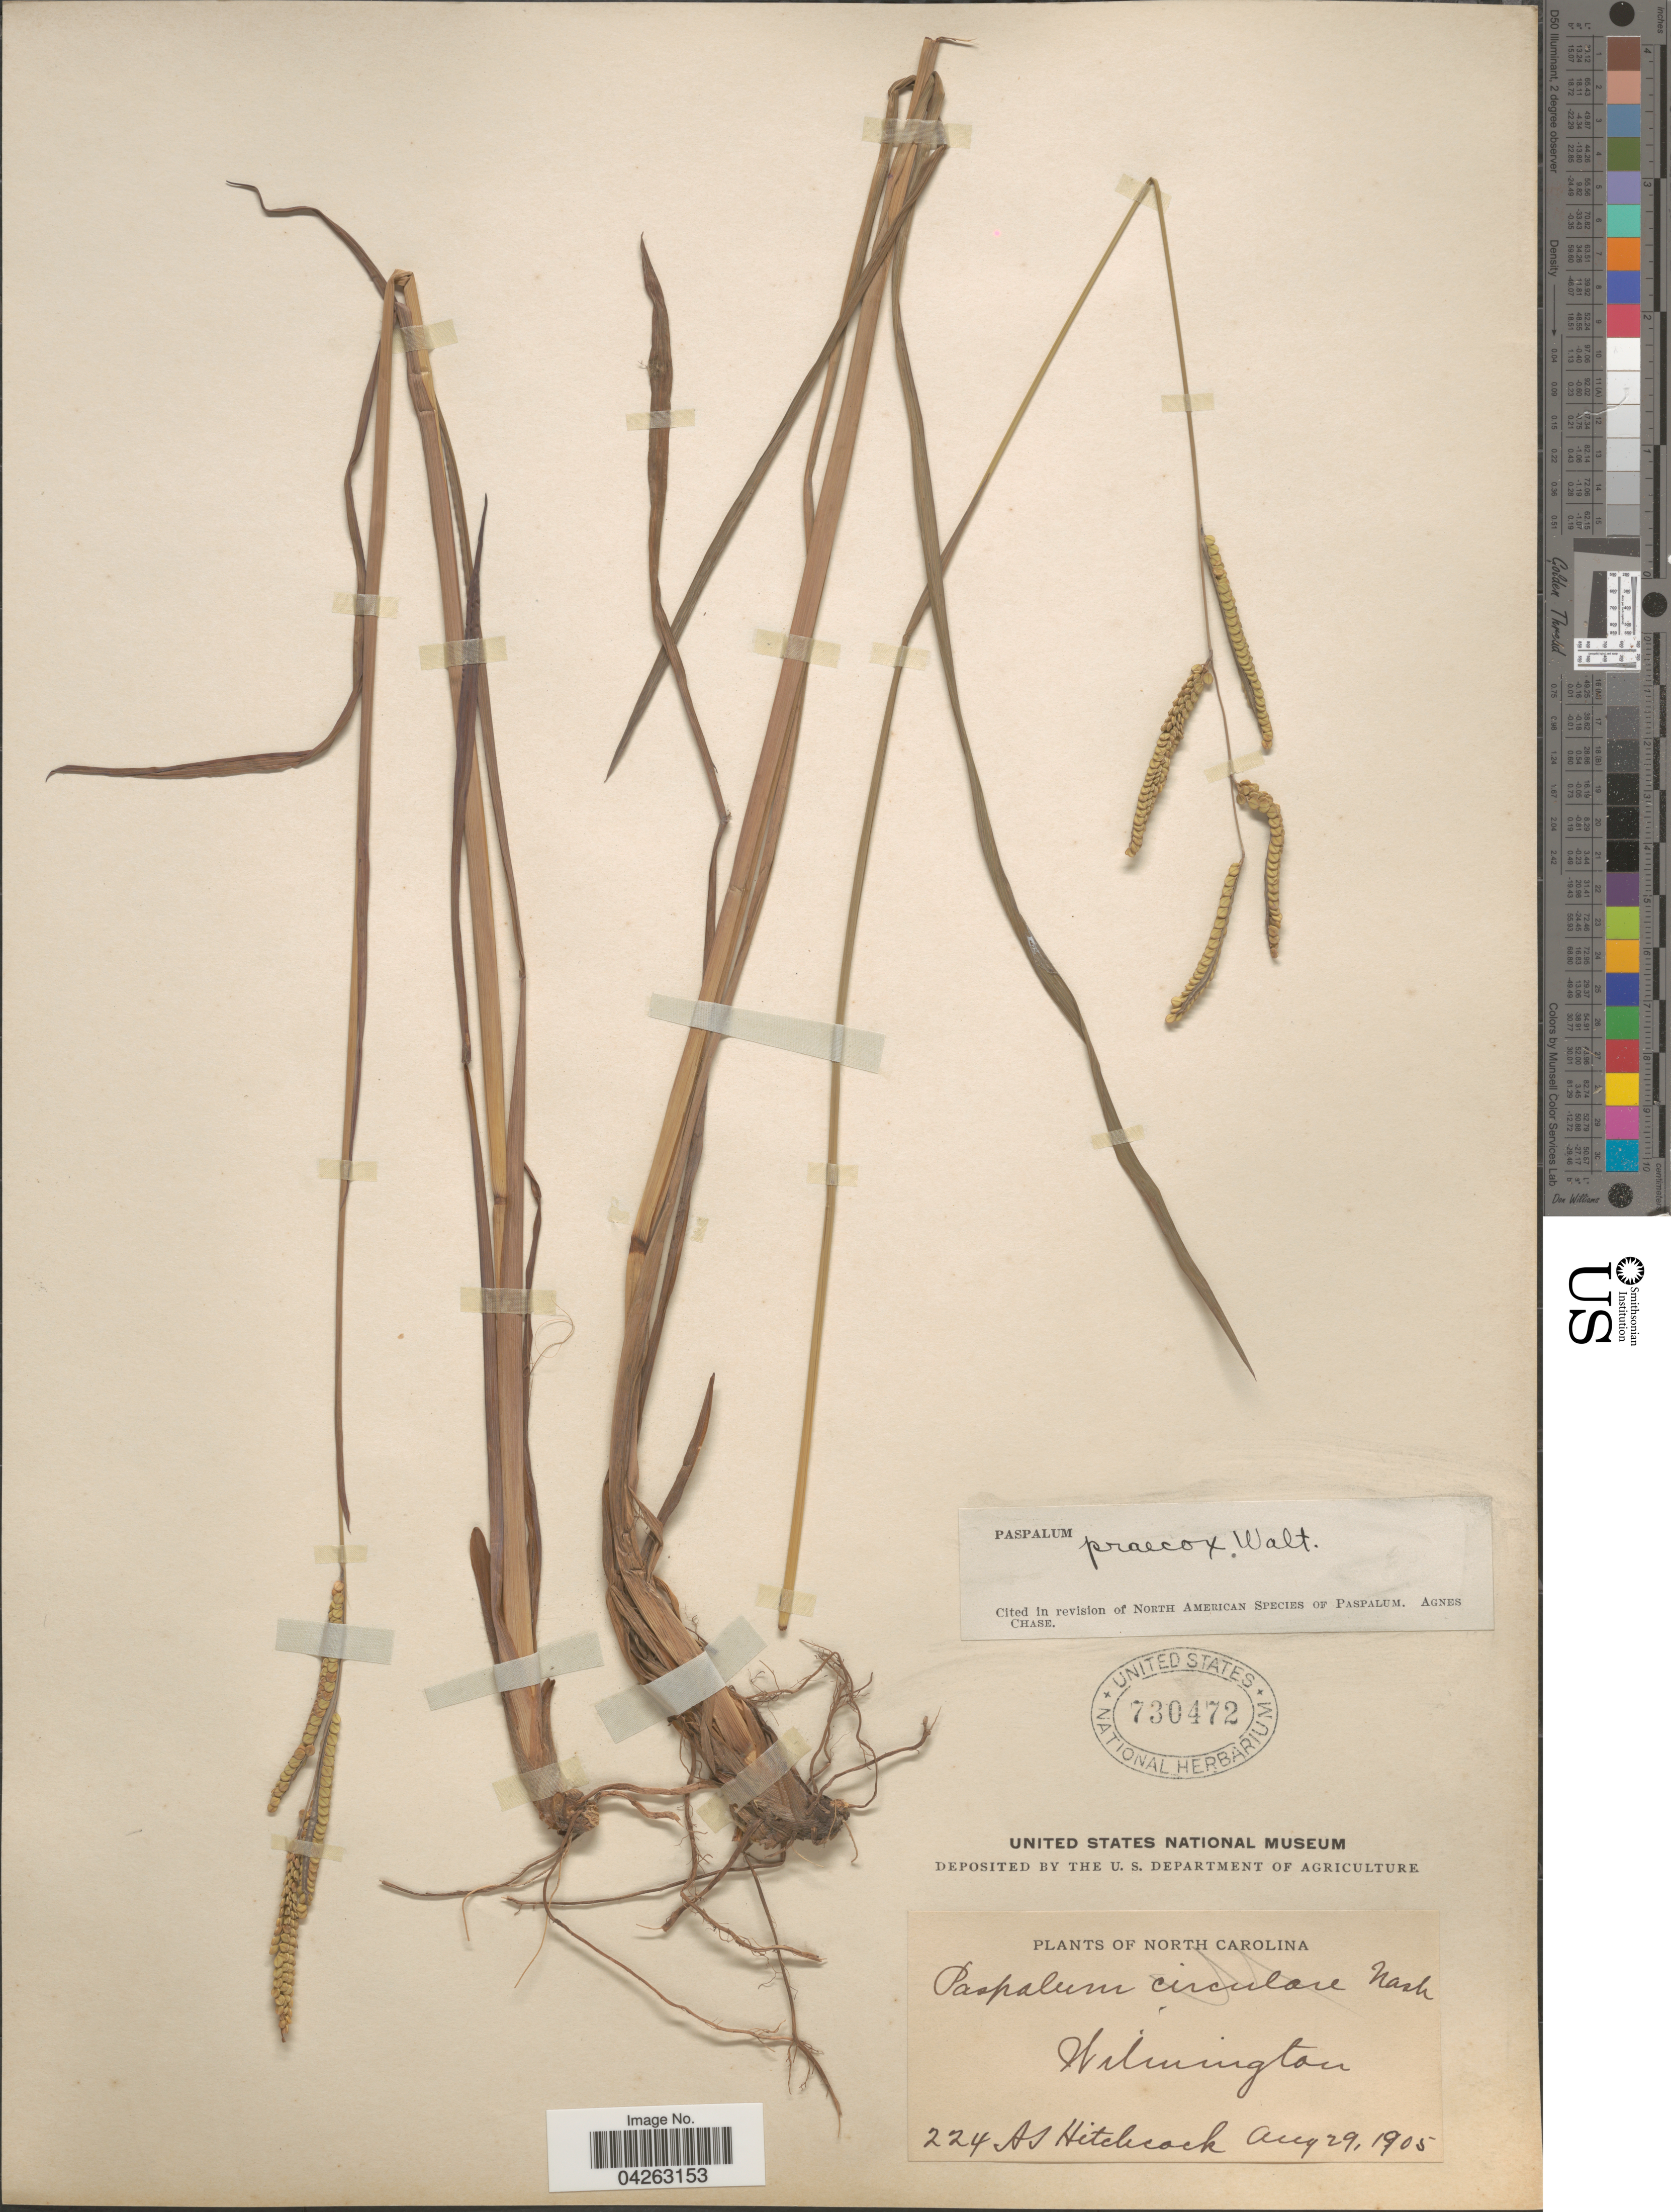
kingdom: Plantae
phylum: Tracheophyta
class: Liliopsida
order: Poales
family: Poaceae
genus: Paspalum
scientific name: Paspalum praecox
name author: Walter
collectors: A. S. Hitchcock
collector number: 224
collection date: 1905-08-29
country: United States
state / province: North Carolina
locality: Wilmington.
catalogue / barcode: US 730472